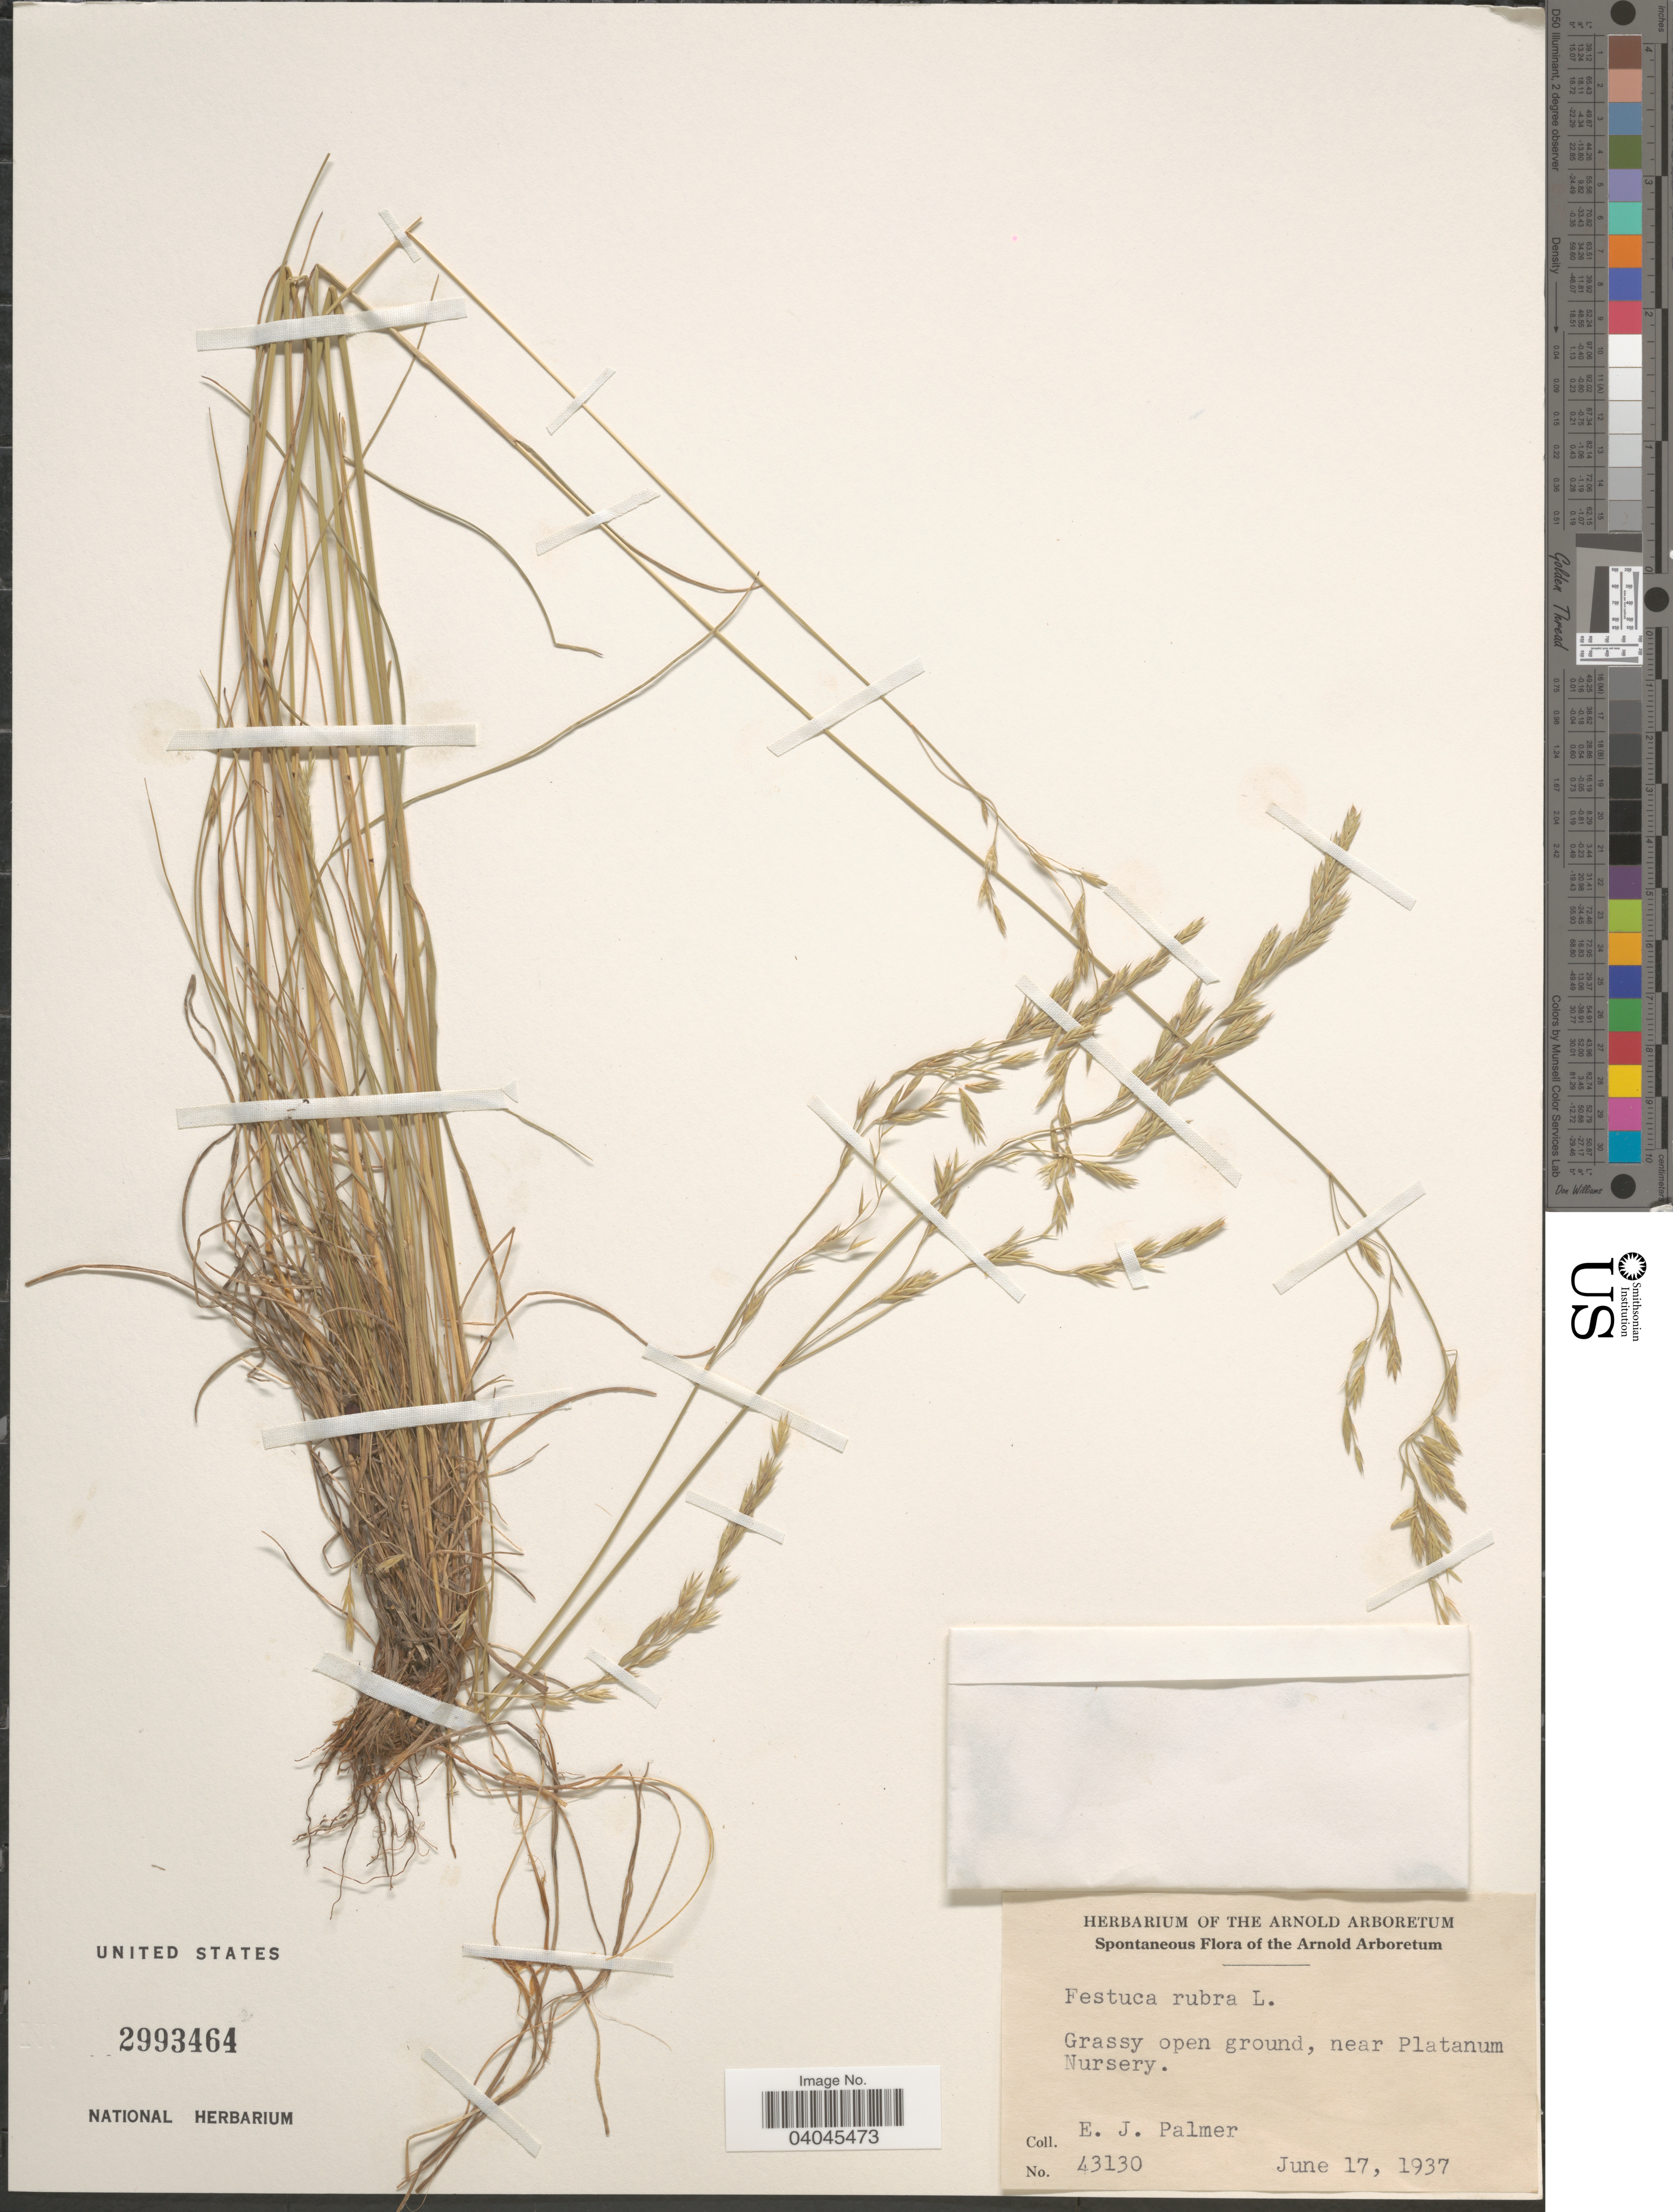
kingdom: Plantae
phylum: Tracheophyta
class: Liliopsida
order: Poales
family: Poaceae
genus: Festuca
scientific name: Festuca rubra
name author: L.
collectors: E. J. Palmer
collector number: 43130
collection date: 1937-06-17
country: United States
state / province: Massachusetts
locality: The Arnold Arboretum. Grassy open ground, near Platanum Nursery.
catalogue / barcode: US 2993464